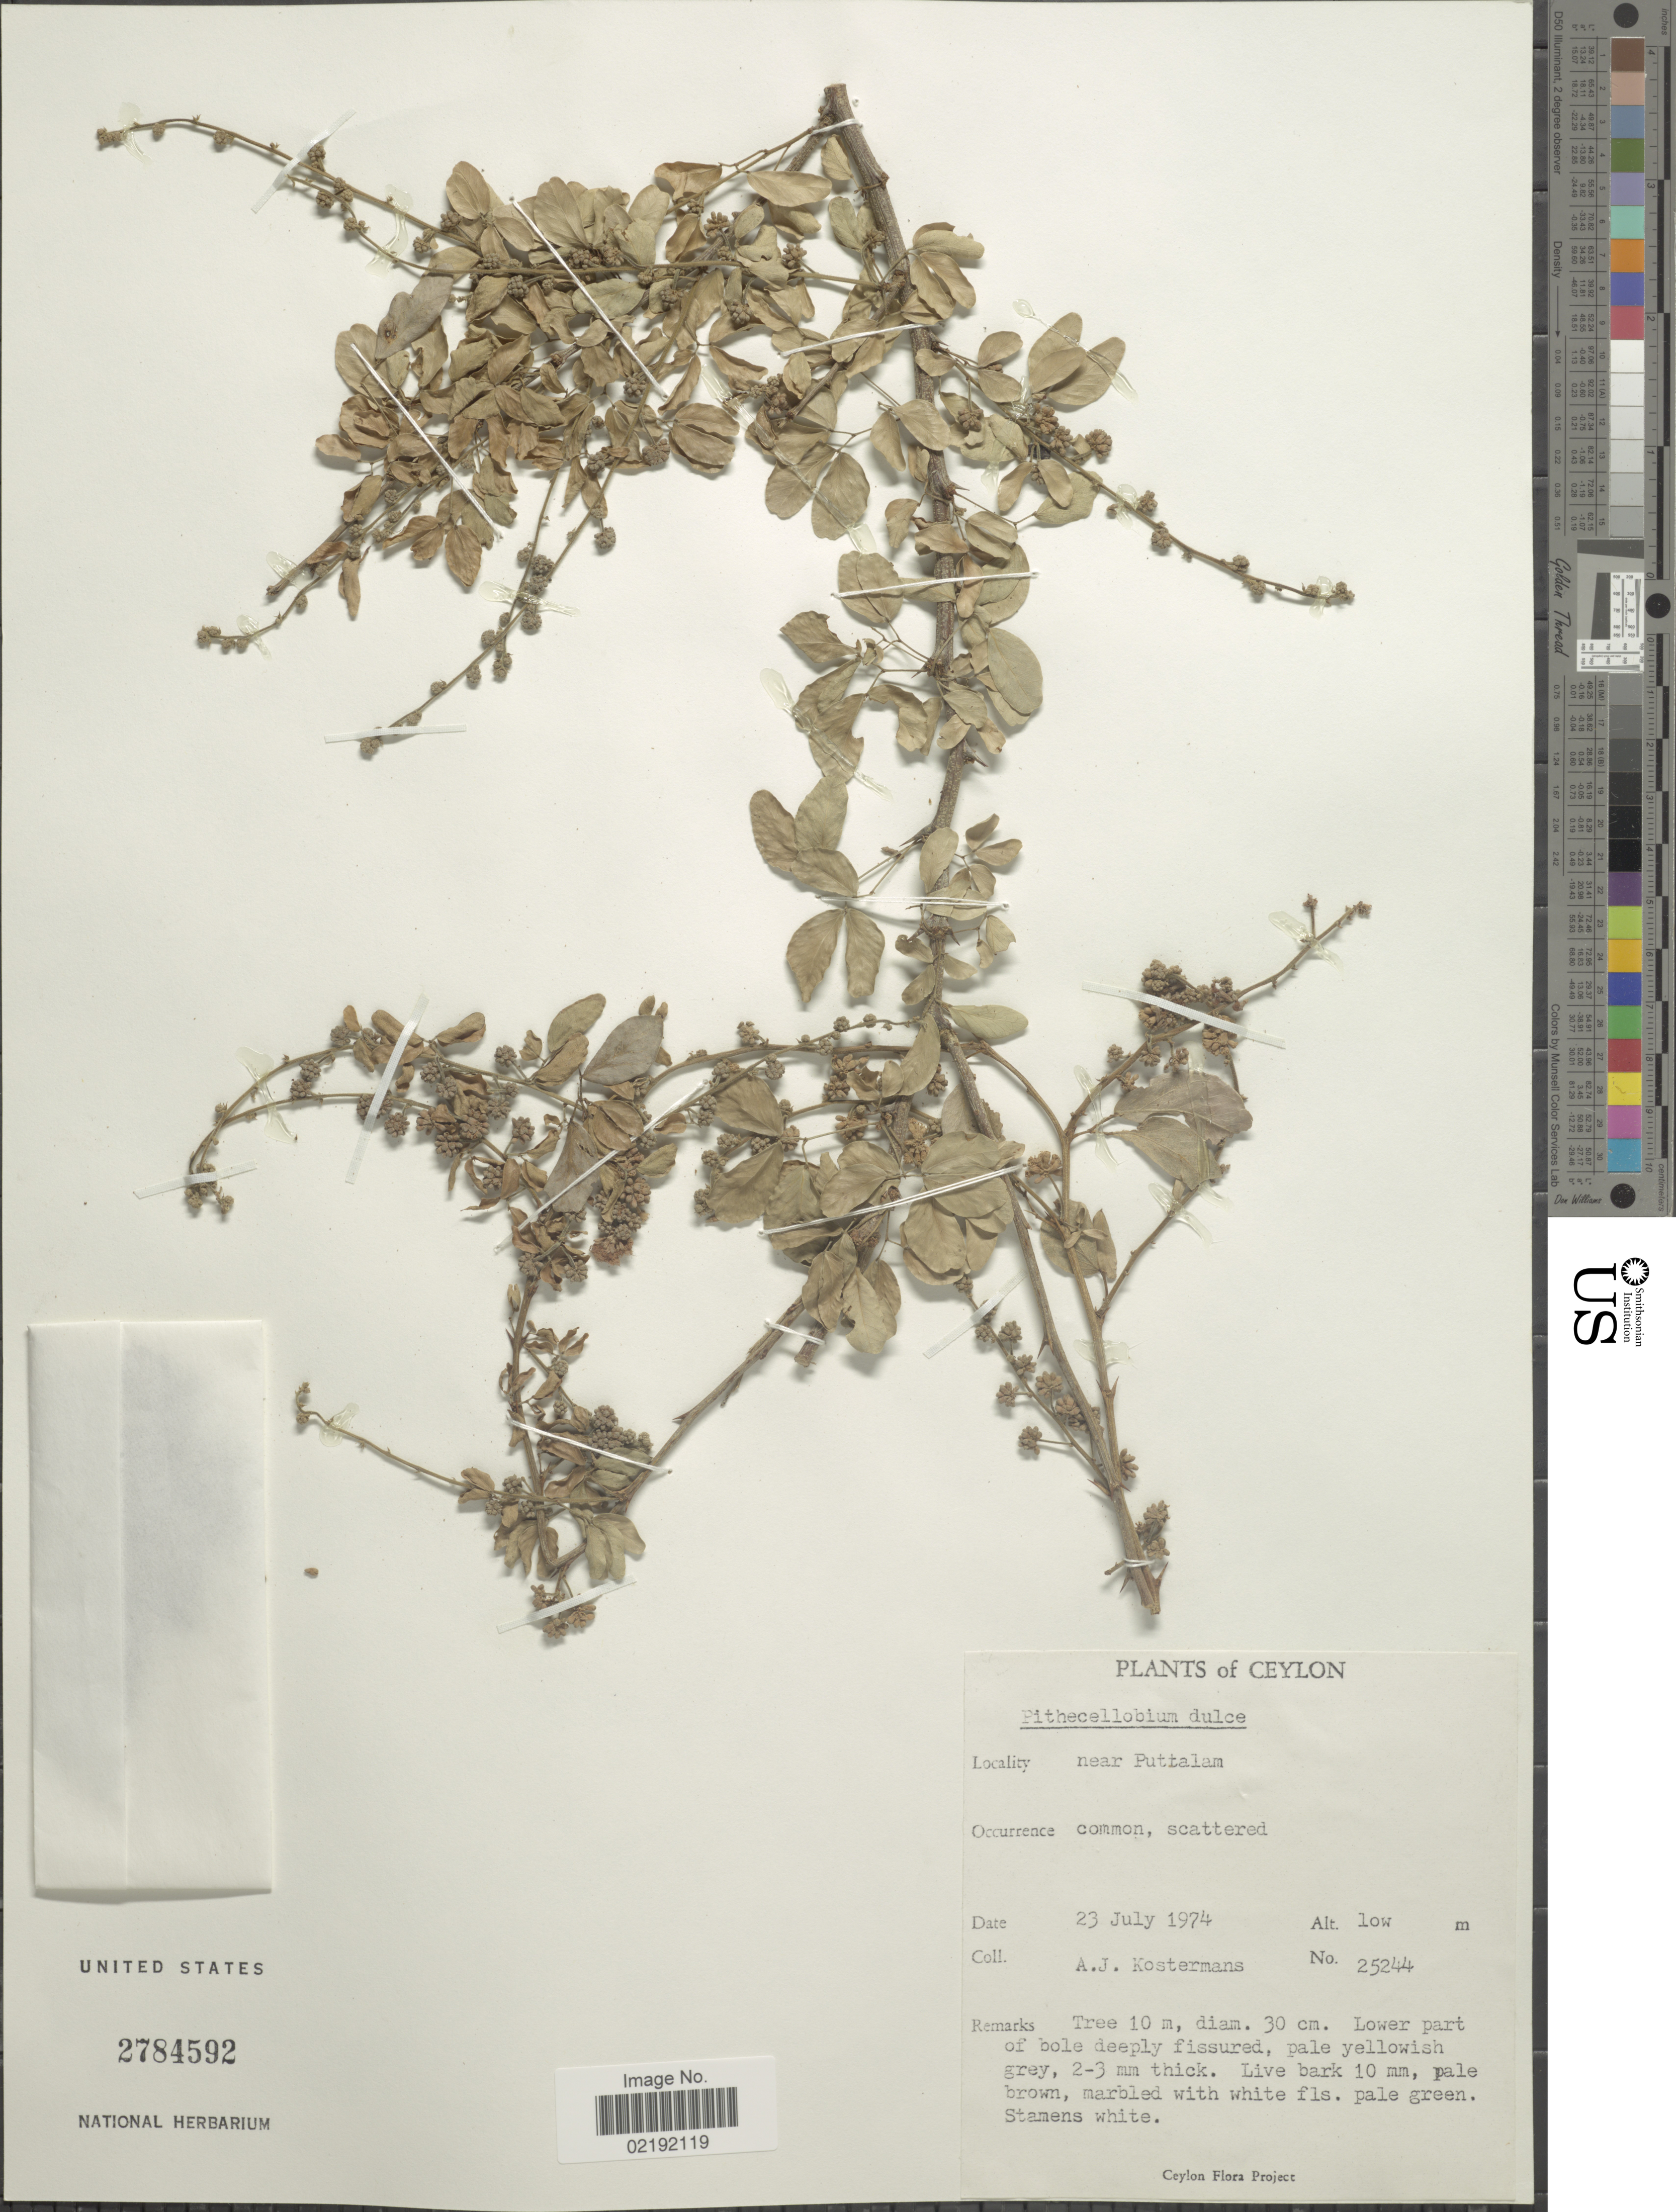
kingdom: Plantae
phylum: Tracheophyta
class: Magnoliopsida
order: Fabales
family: Fabaceae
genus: Pithecellobium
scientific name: Pithecellobium dulce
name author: (Roxb.) Benth.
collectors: A. J. G. Kostermans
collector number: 25244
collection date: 1974-07-23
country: Sri Lanka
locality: Ceylon. Near Puttalam.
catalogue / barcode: US 2784592